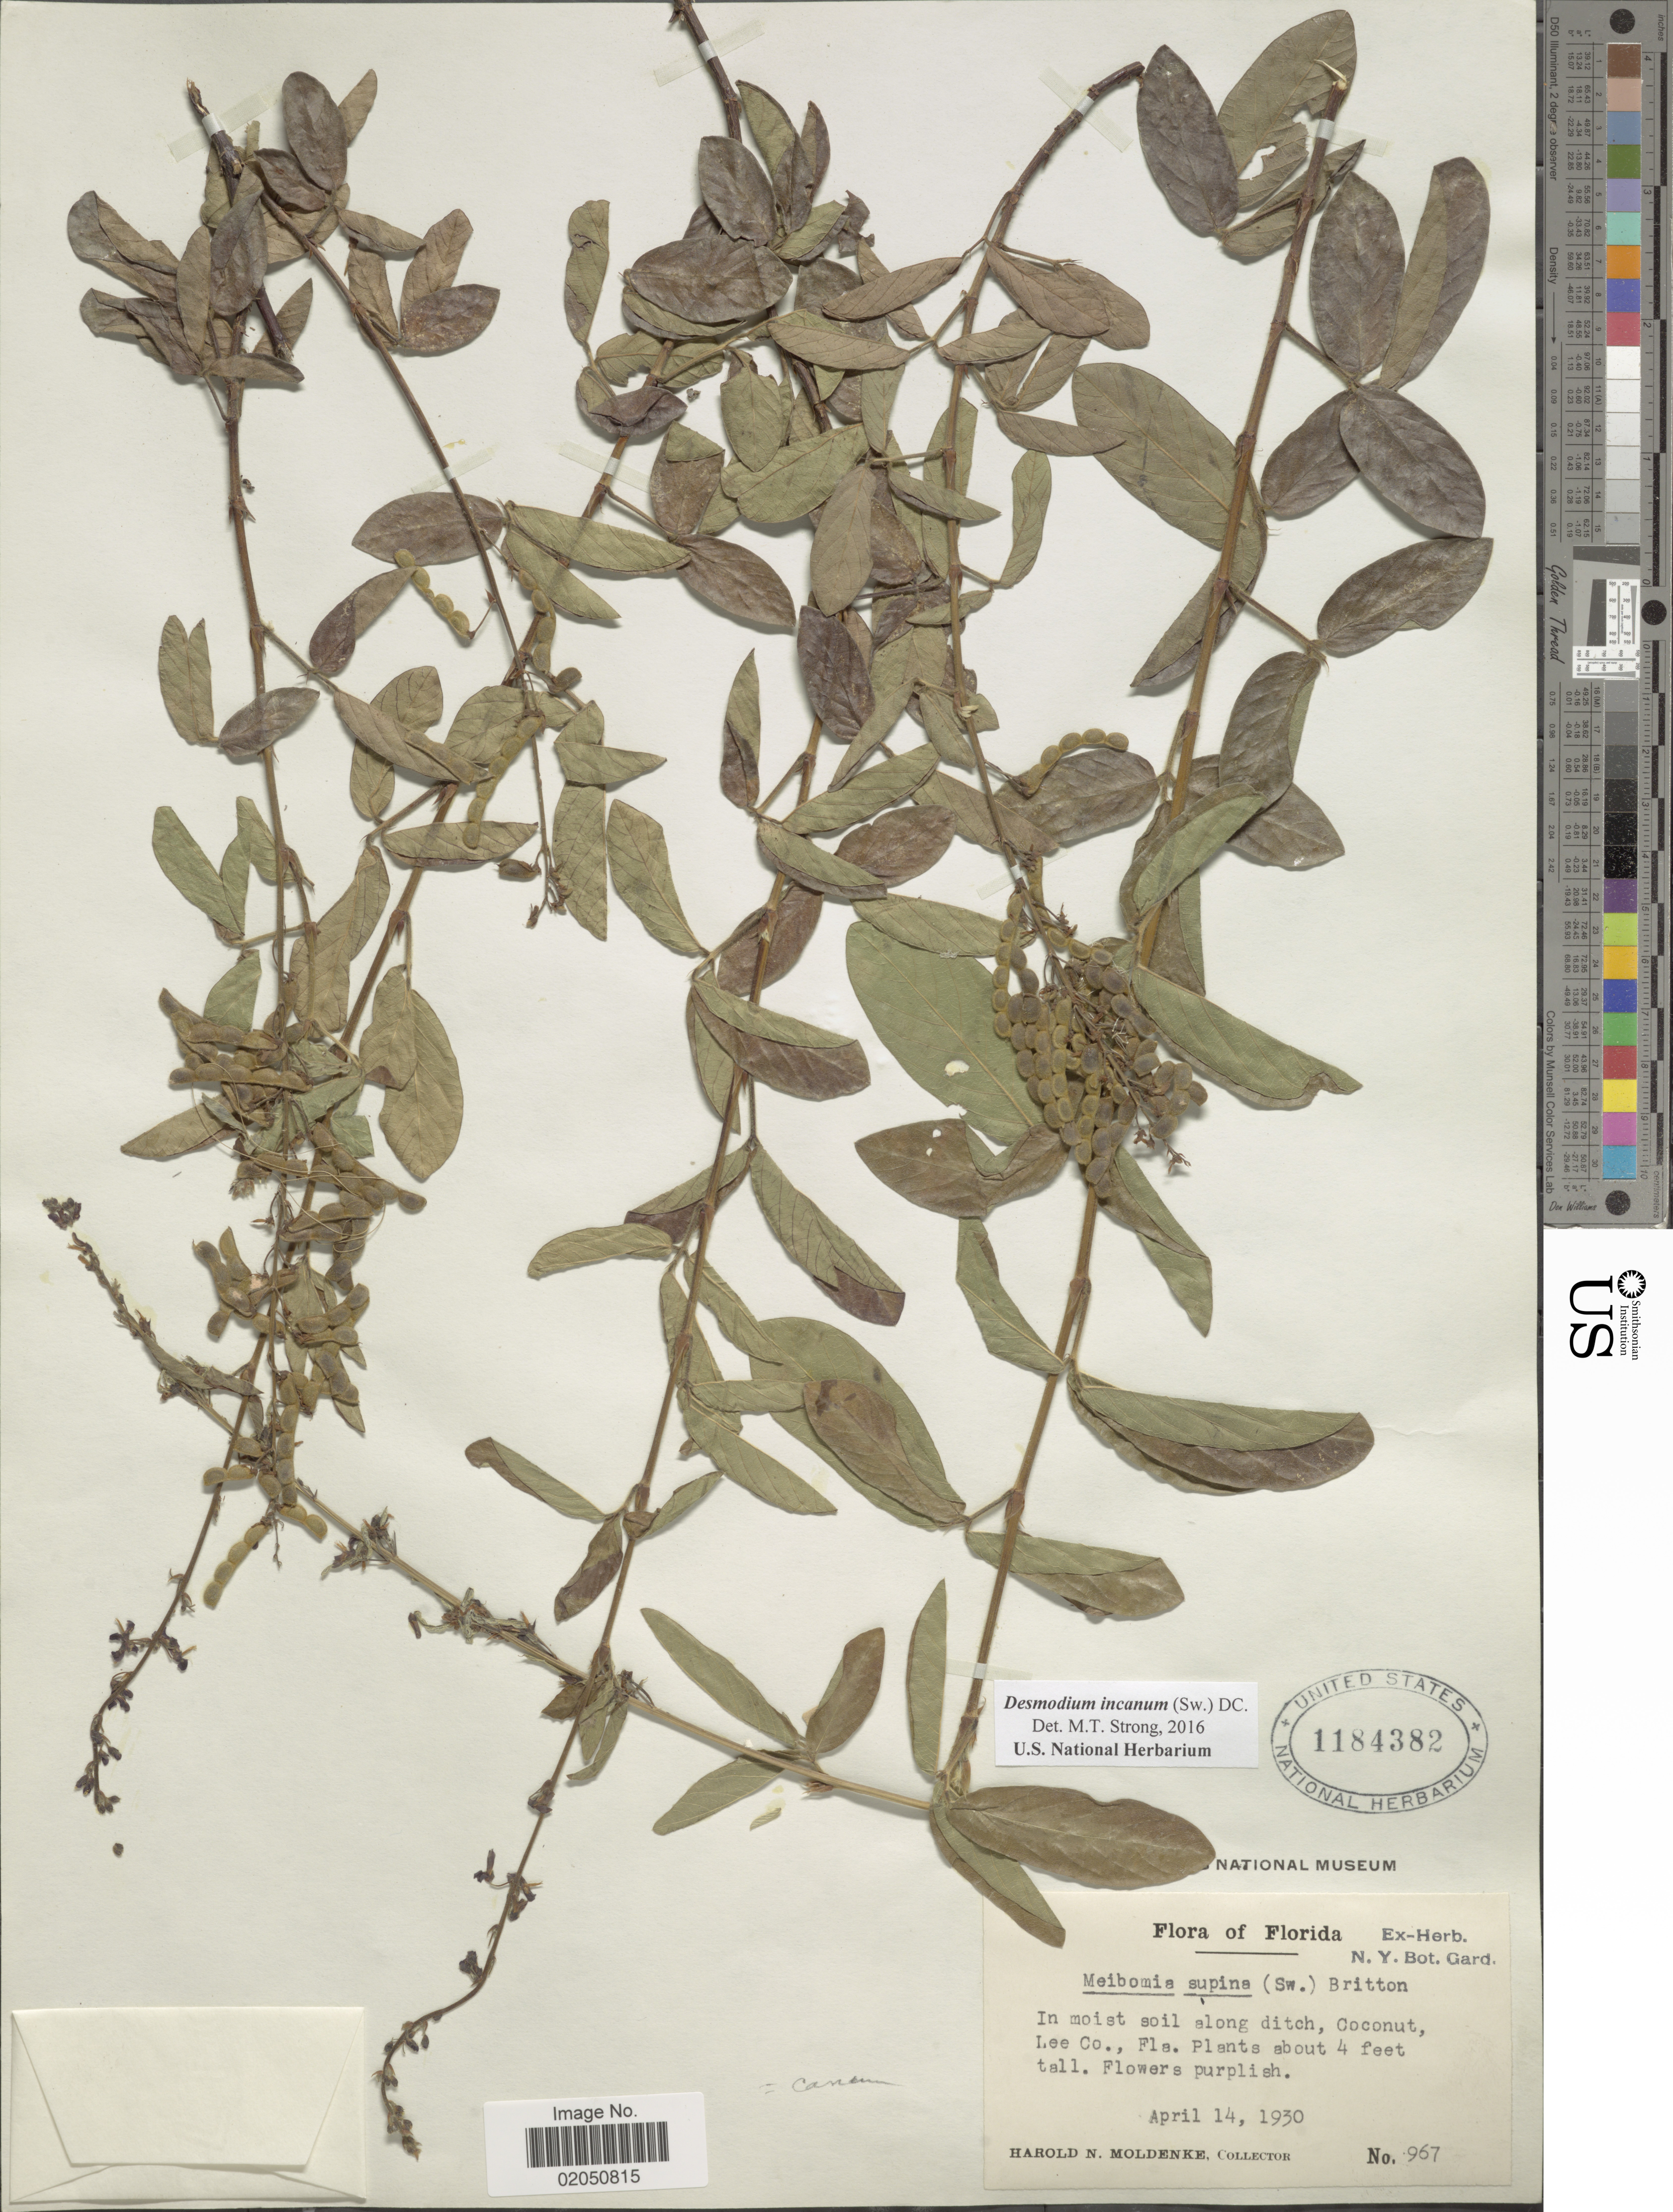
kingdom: Plantae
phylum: Tracheophyta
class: Magnoliopsida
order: Fabales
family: Fabaceae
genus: Desmodium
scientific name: Desmodium incanum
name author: (Sw.) DC.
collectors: H. N. Moldenke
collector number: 967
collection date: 1930-04-14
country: United States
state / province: Florida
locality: In moist soil along ditch, Coconut, Lee Co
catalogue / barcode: US 1184382